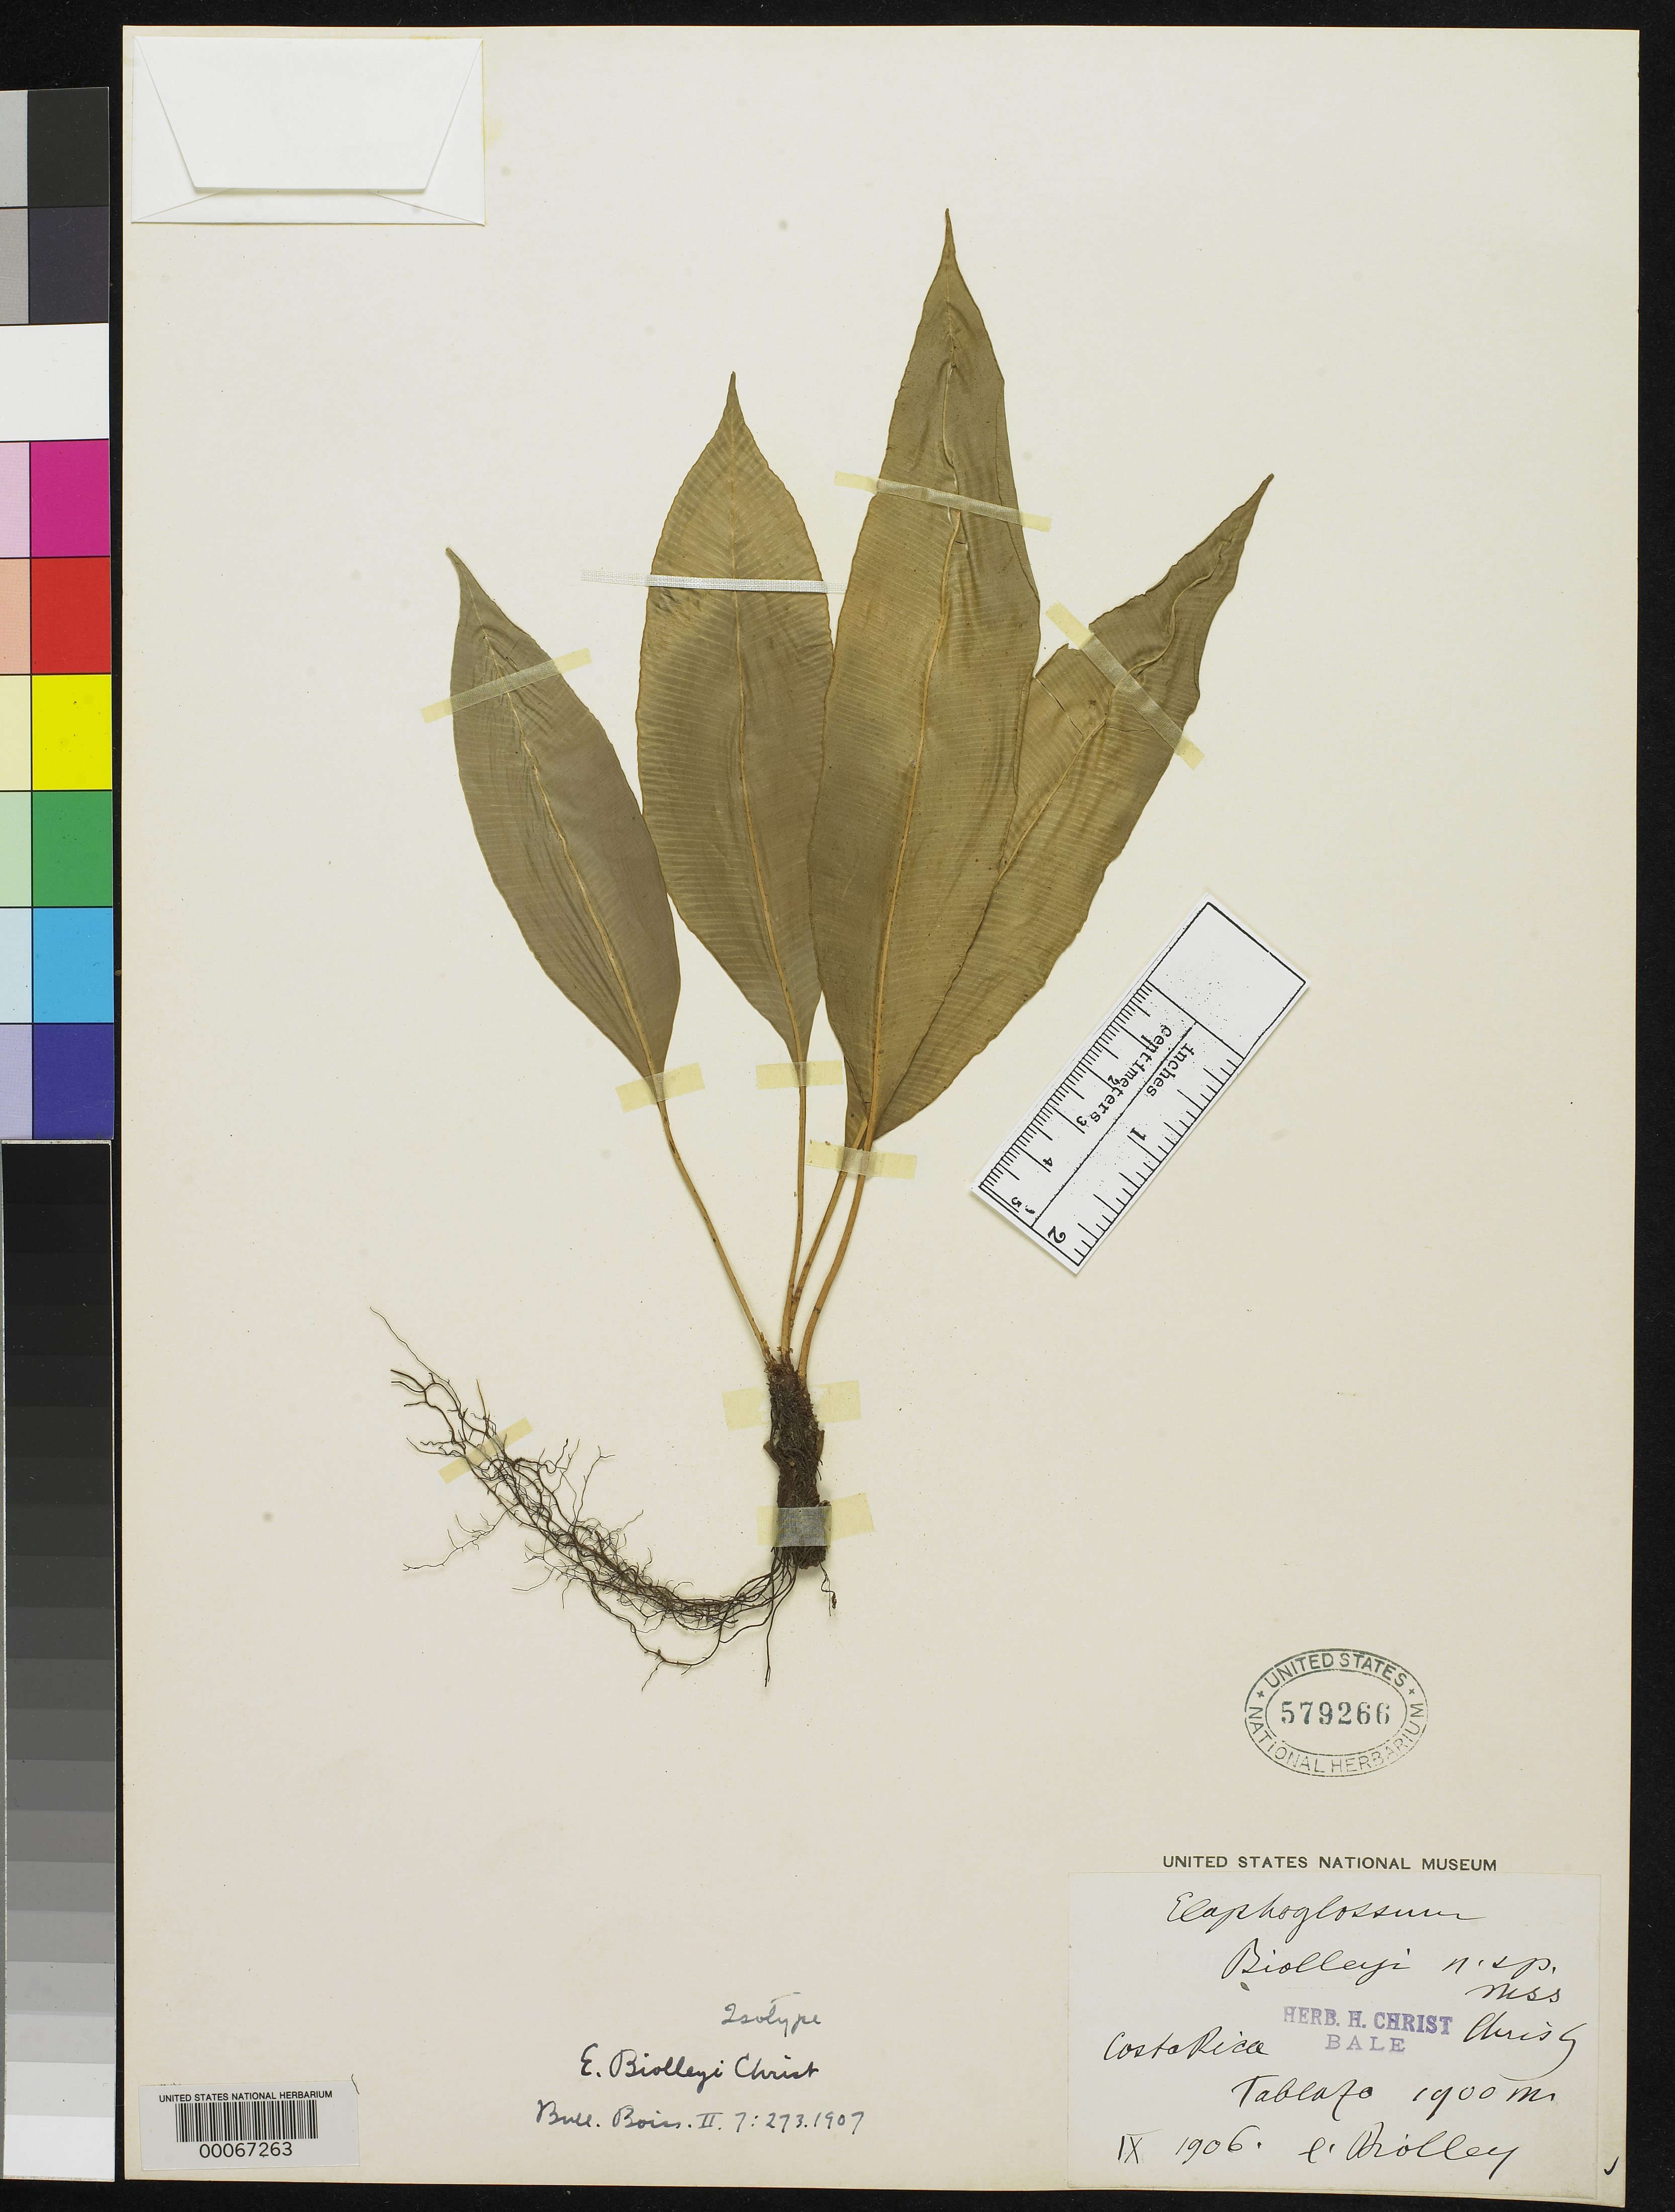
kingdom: Plantae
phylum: Tracheophyta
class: Polypodiopsida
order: Polypodiales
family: Dryopteridaceae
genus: Elaphoglossum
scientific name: Elaphoglossum biolleyi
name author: Christ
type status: Type Collection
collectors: P. Biolley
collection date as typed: Sep 1906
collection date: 1906-09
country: Costa Rica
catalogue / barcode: US 579266